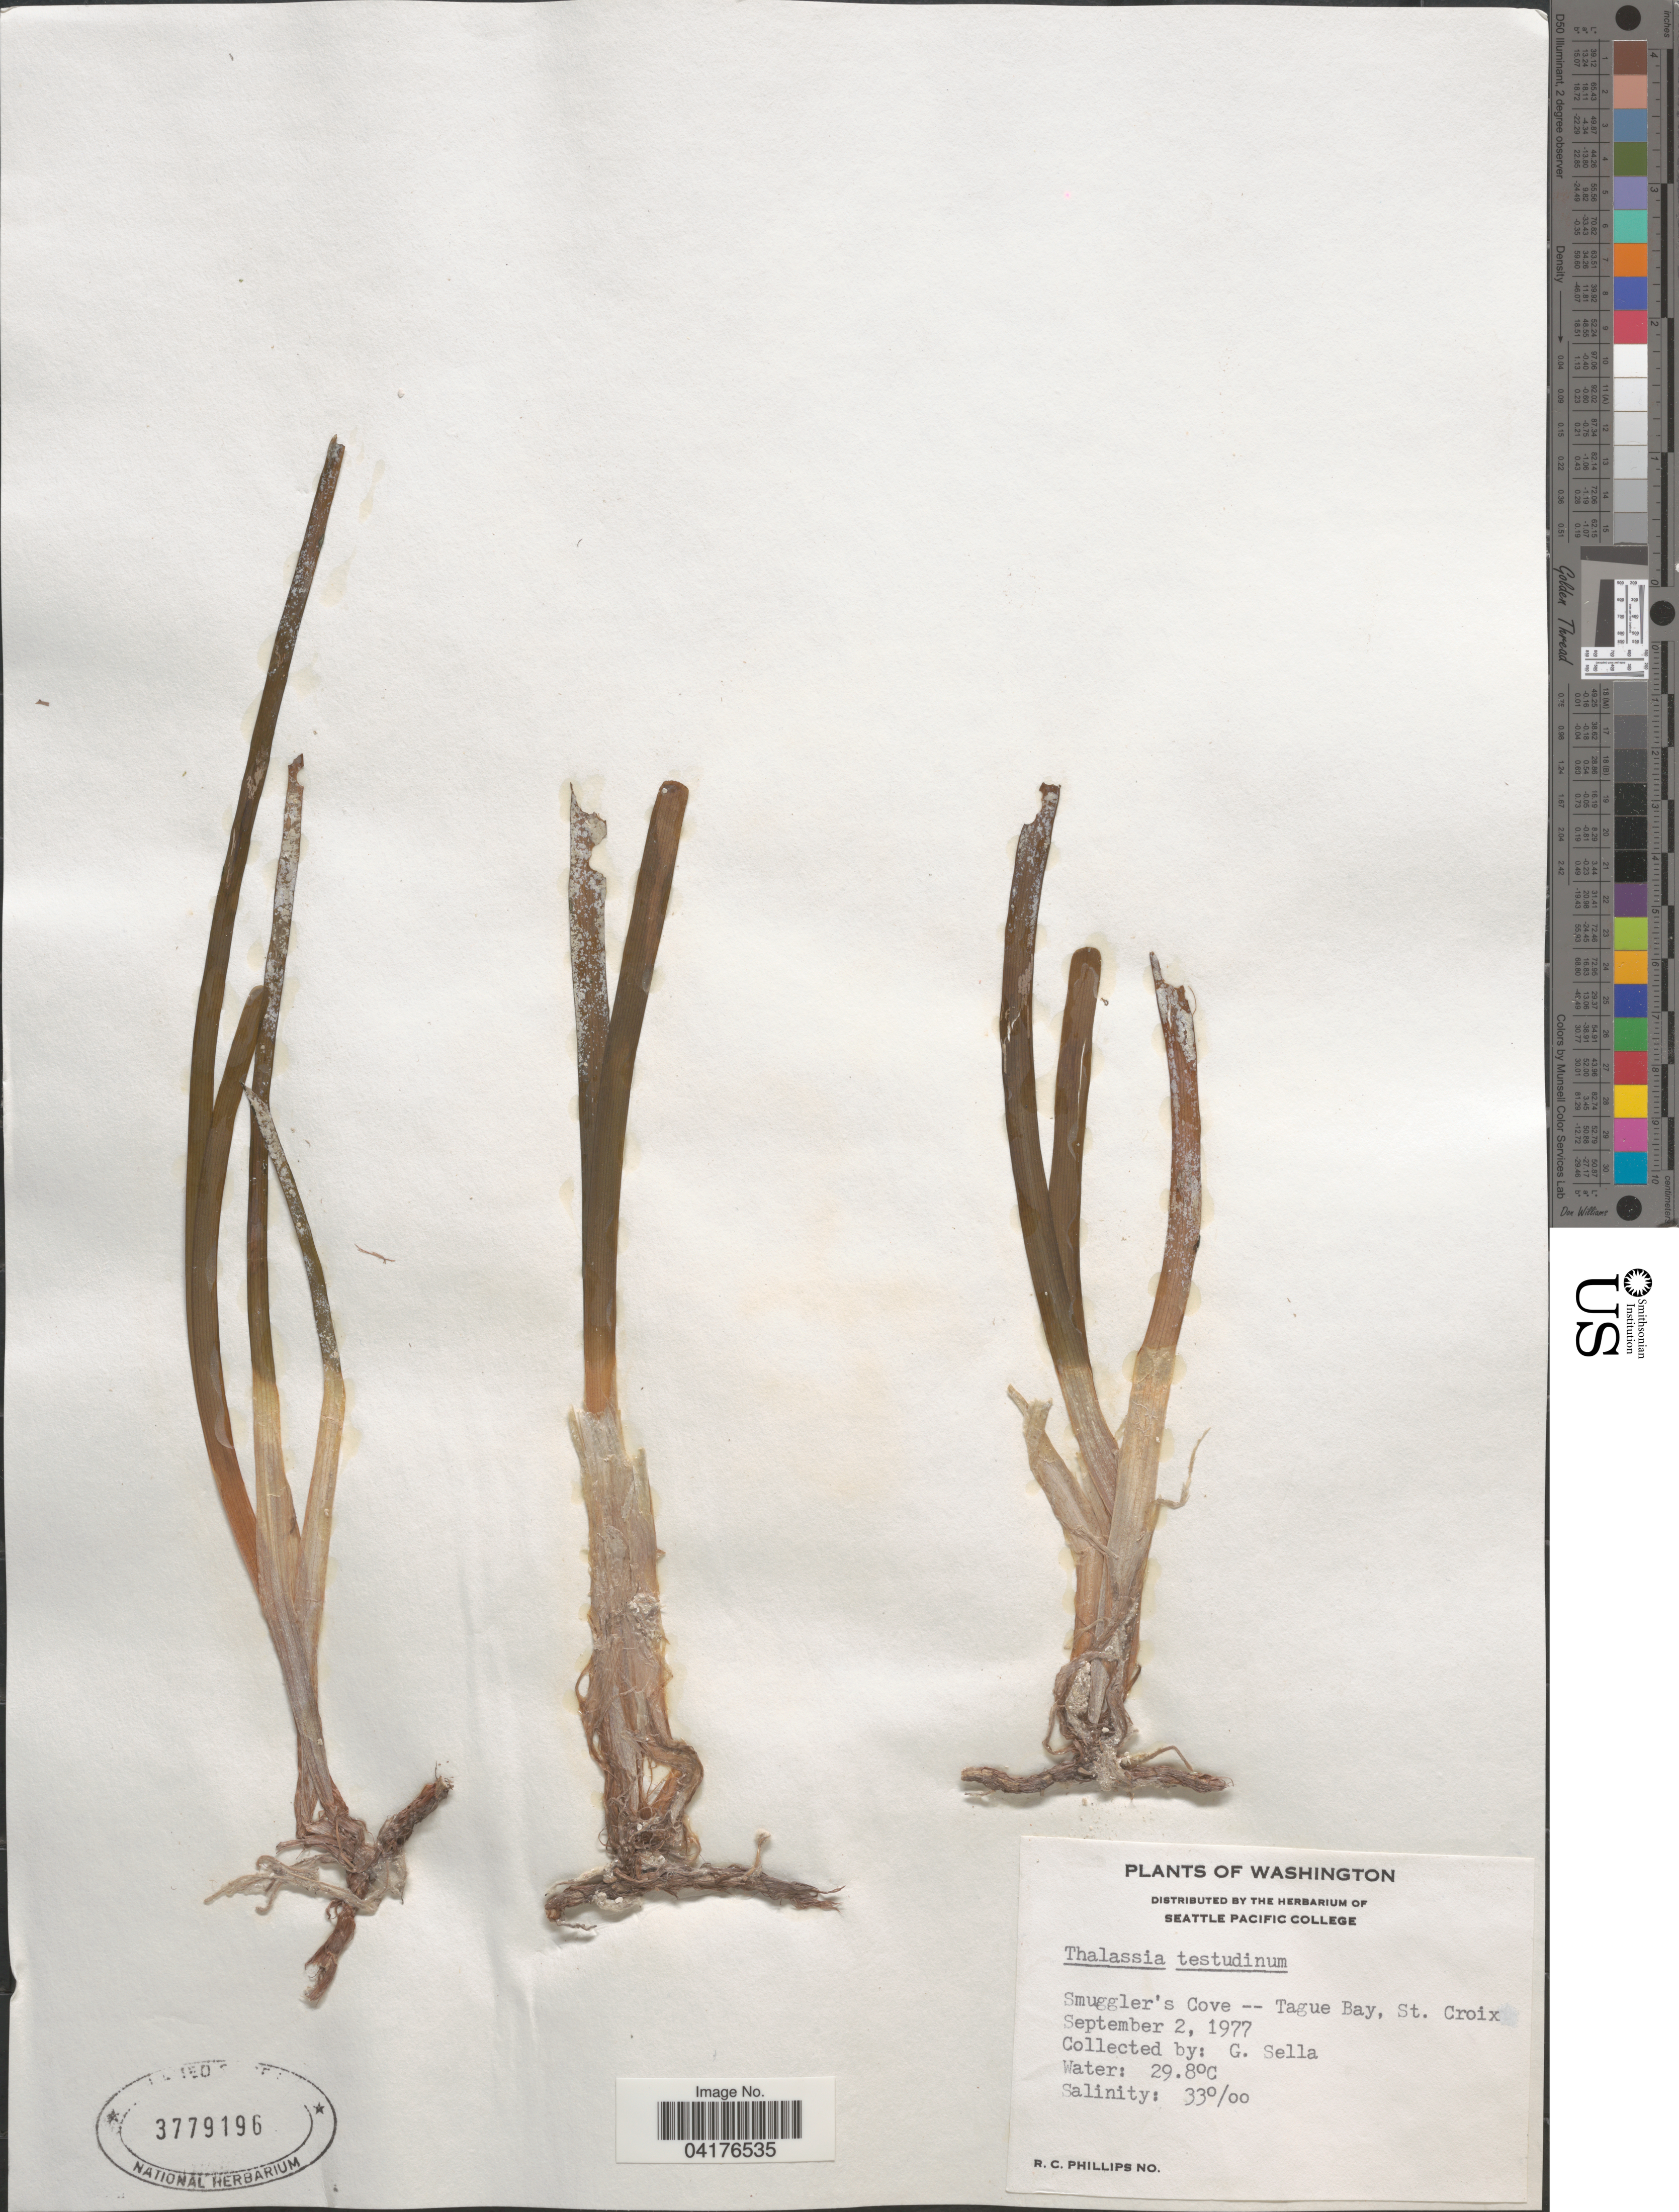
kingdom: Plantae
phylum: Tracheophyta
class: Liliopsida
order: Alismatales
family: Hydrocharitaceae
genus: Thalassia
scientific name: Thalassia testudinum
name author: Banks & Sol. ex K.D. Koenig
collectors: G. Sella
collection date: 1977-09-02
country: U.S. Virgin Islands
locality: Smuggler's Cove -- Tague Bay, St. Croix.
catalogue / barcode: US 3779196